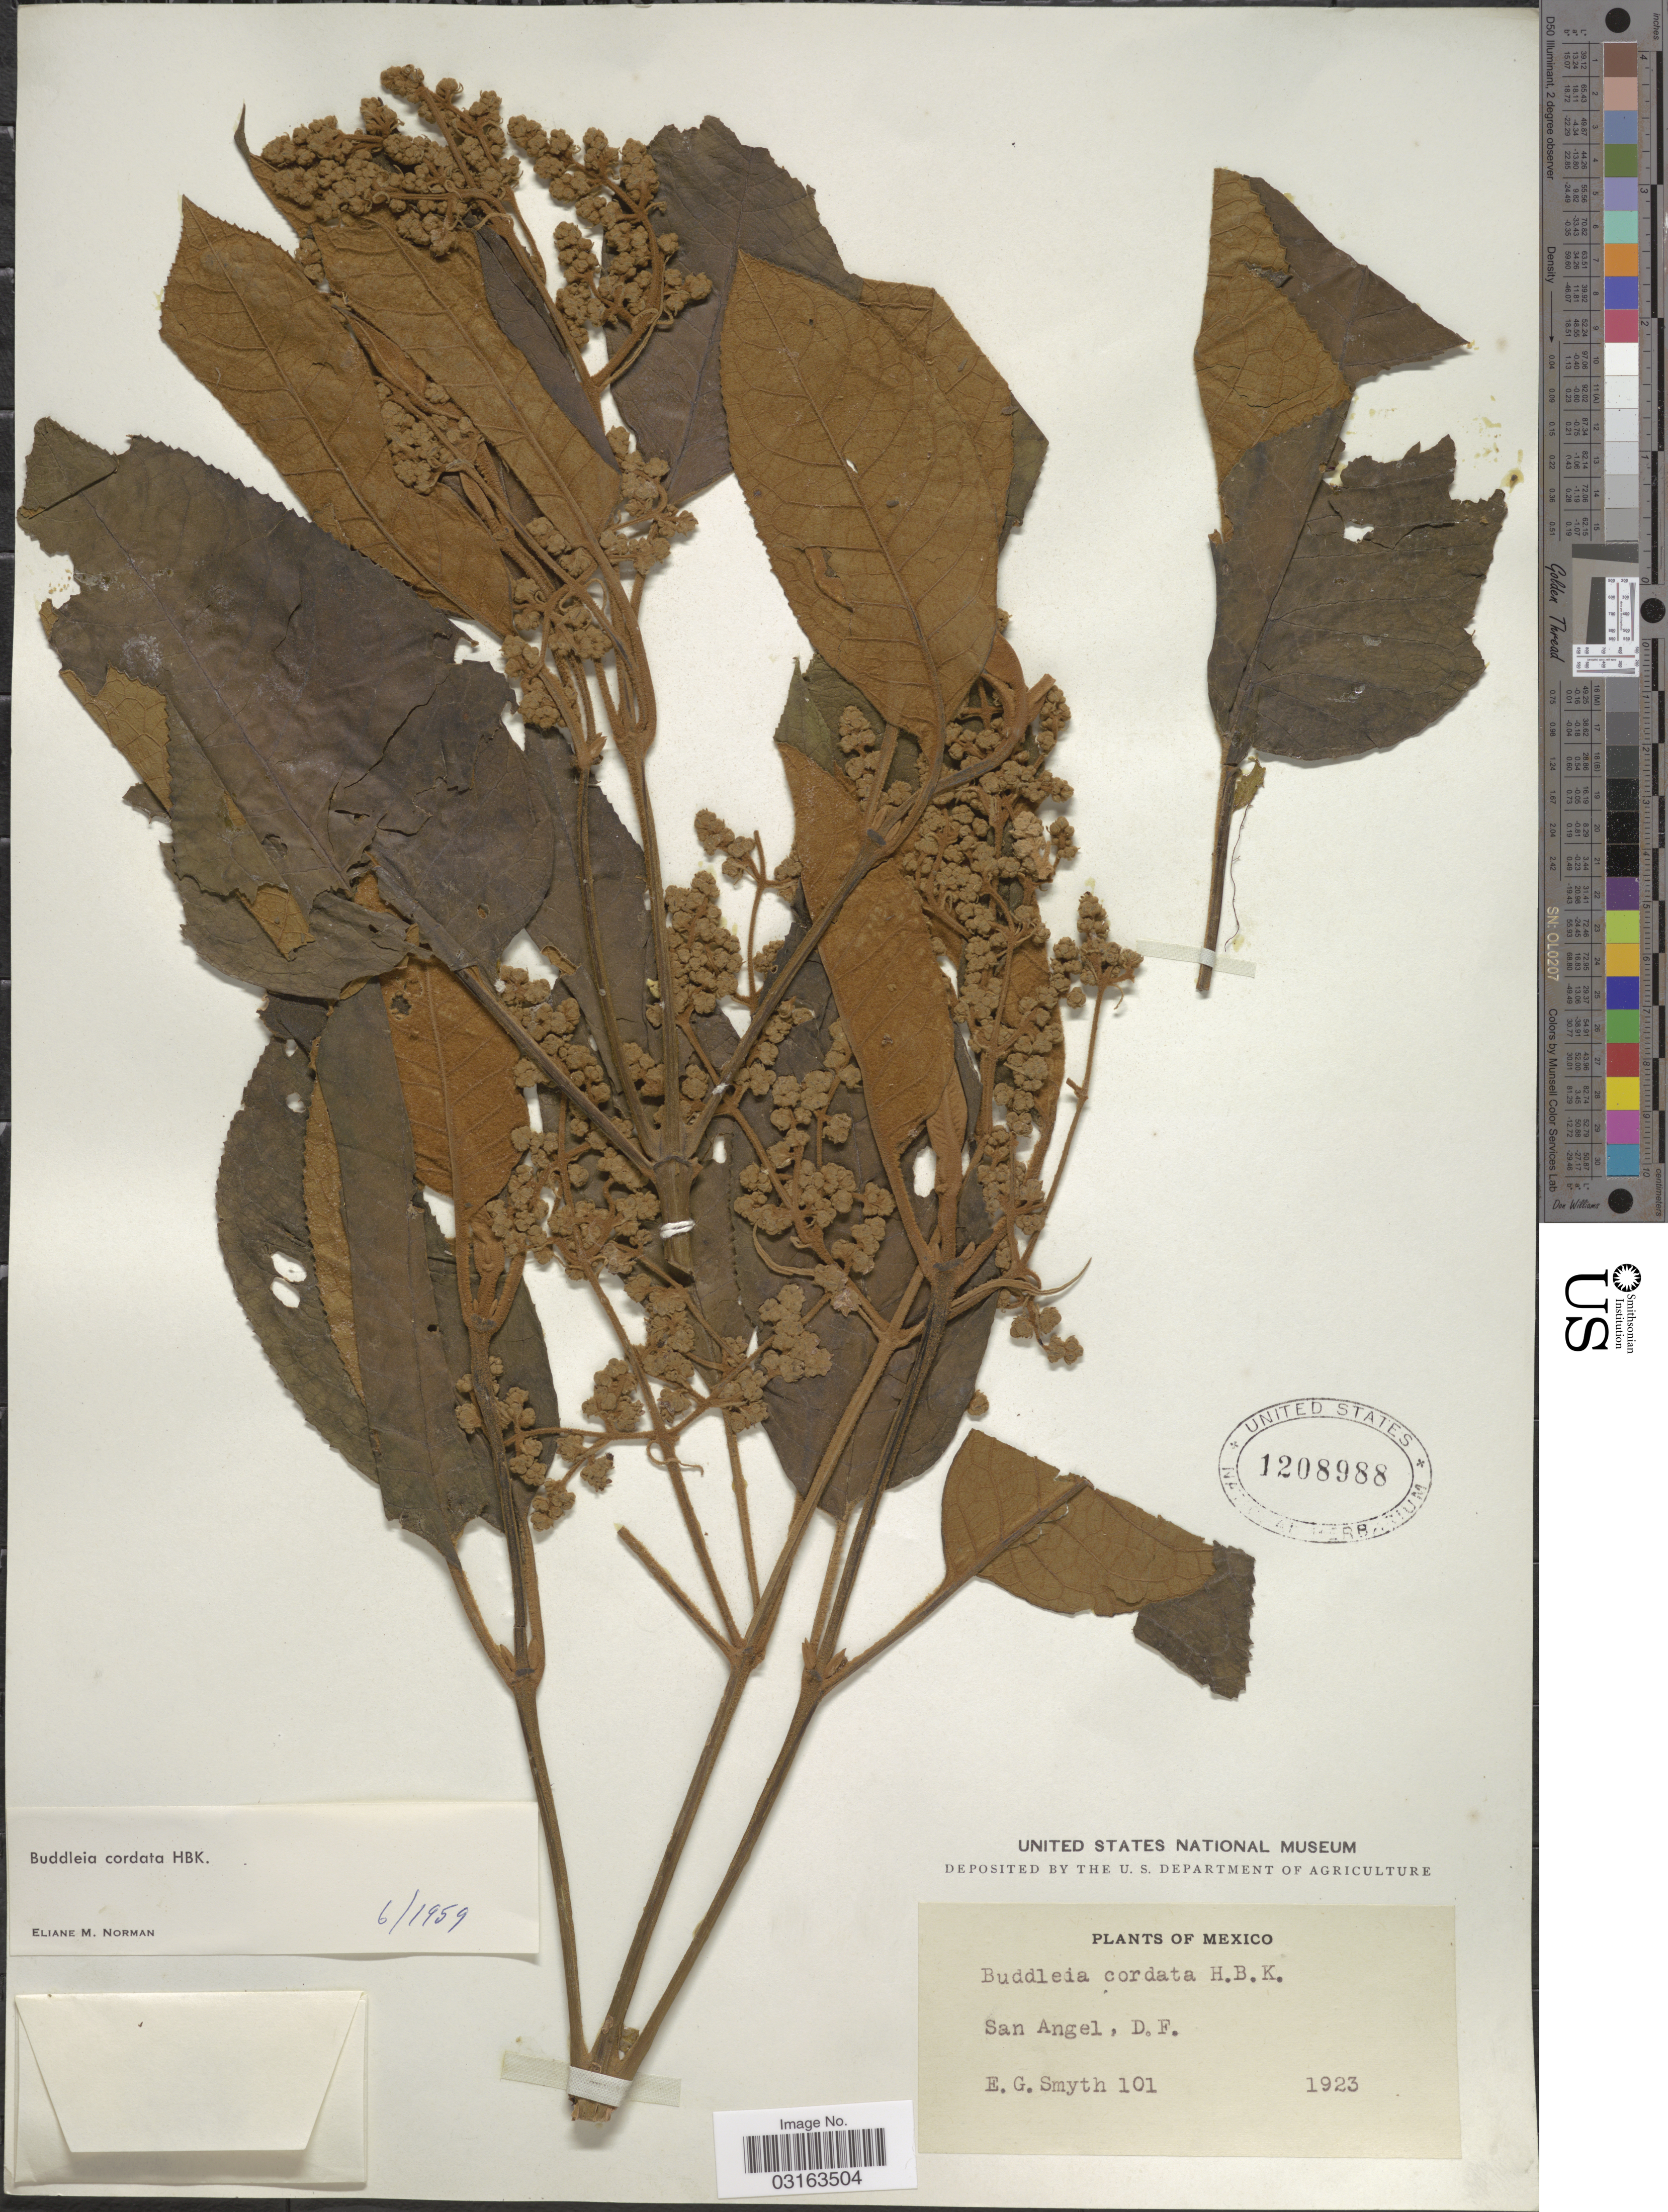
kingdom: Plantae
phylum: Tracheophyta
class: Magnoliopsida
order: Lamiales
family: Scrophulariaceae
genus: Buddleja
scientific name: Buddleja cordata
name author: Kunth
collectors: E. Smyth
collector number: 101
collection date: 1923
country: Mexico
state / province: Distrito Federal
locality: San Angel.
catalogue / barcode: US 1208988